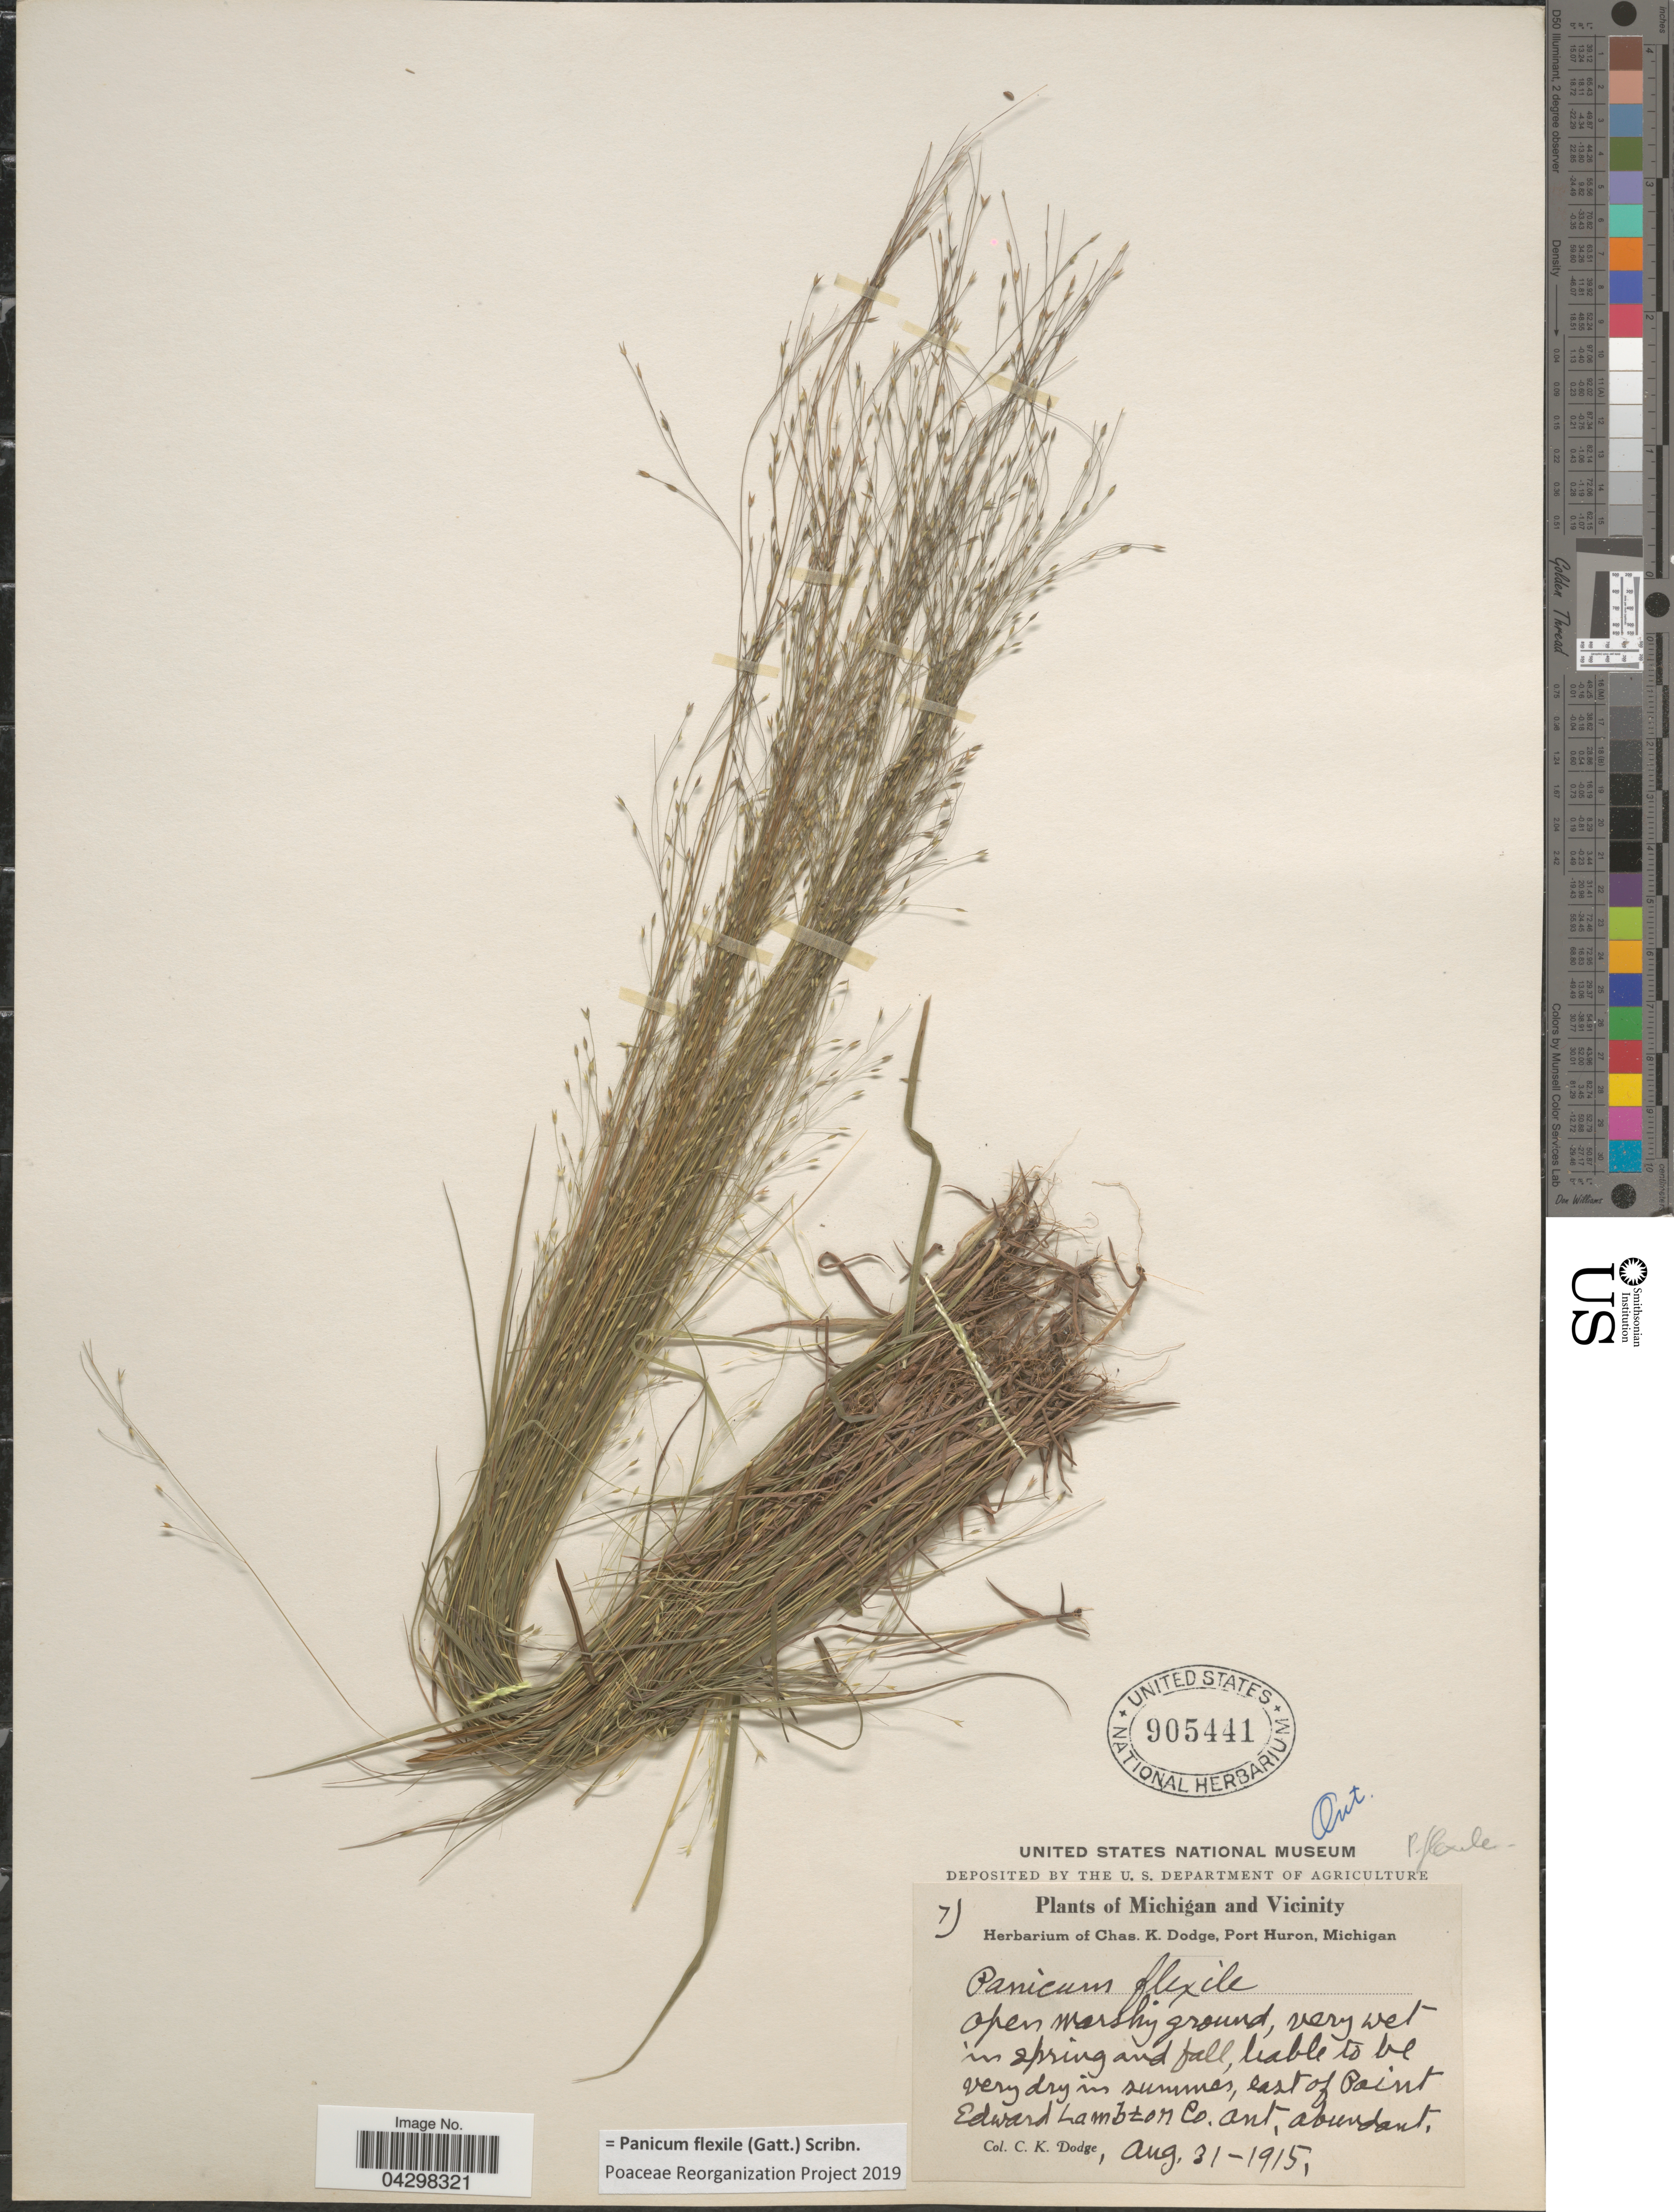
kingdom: Plantae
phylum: Tracheophyta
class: Liliopsida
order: Poales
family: Poaceae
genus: Panicum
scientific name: Panicum flexile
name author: (Gatt.) Scribn.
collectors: C. Dodge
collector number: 7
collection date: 1915-08-31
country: Canada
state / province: Ontario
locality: Michigan and Vicinity. East of Point Edward Lambton Co.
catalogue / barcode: US 905441